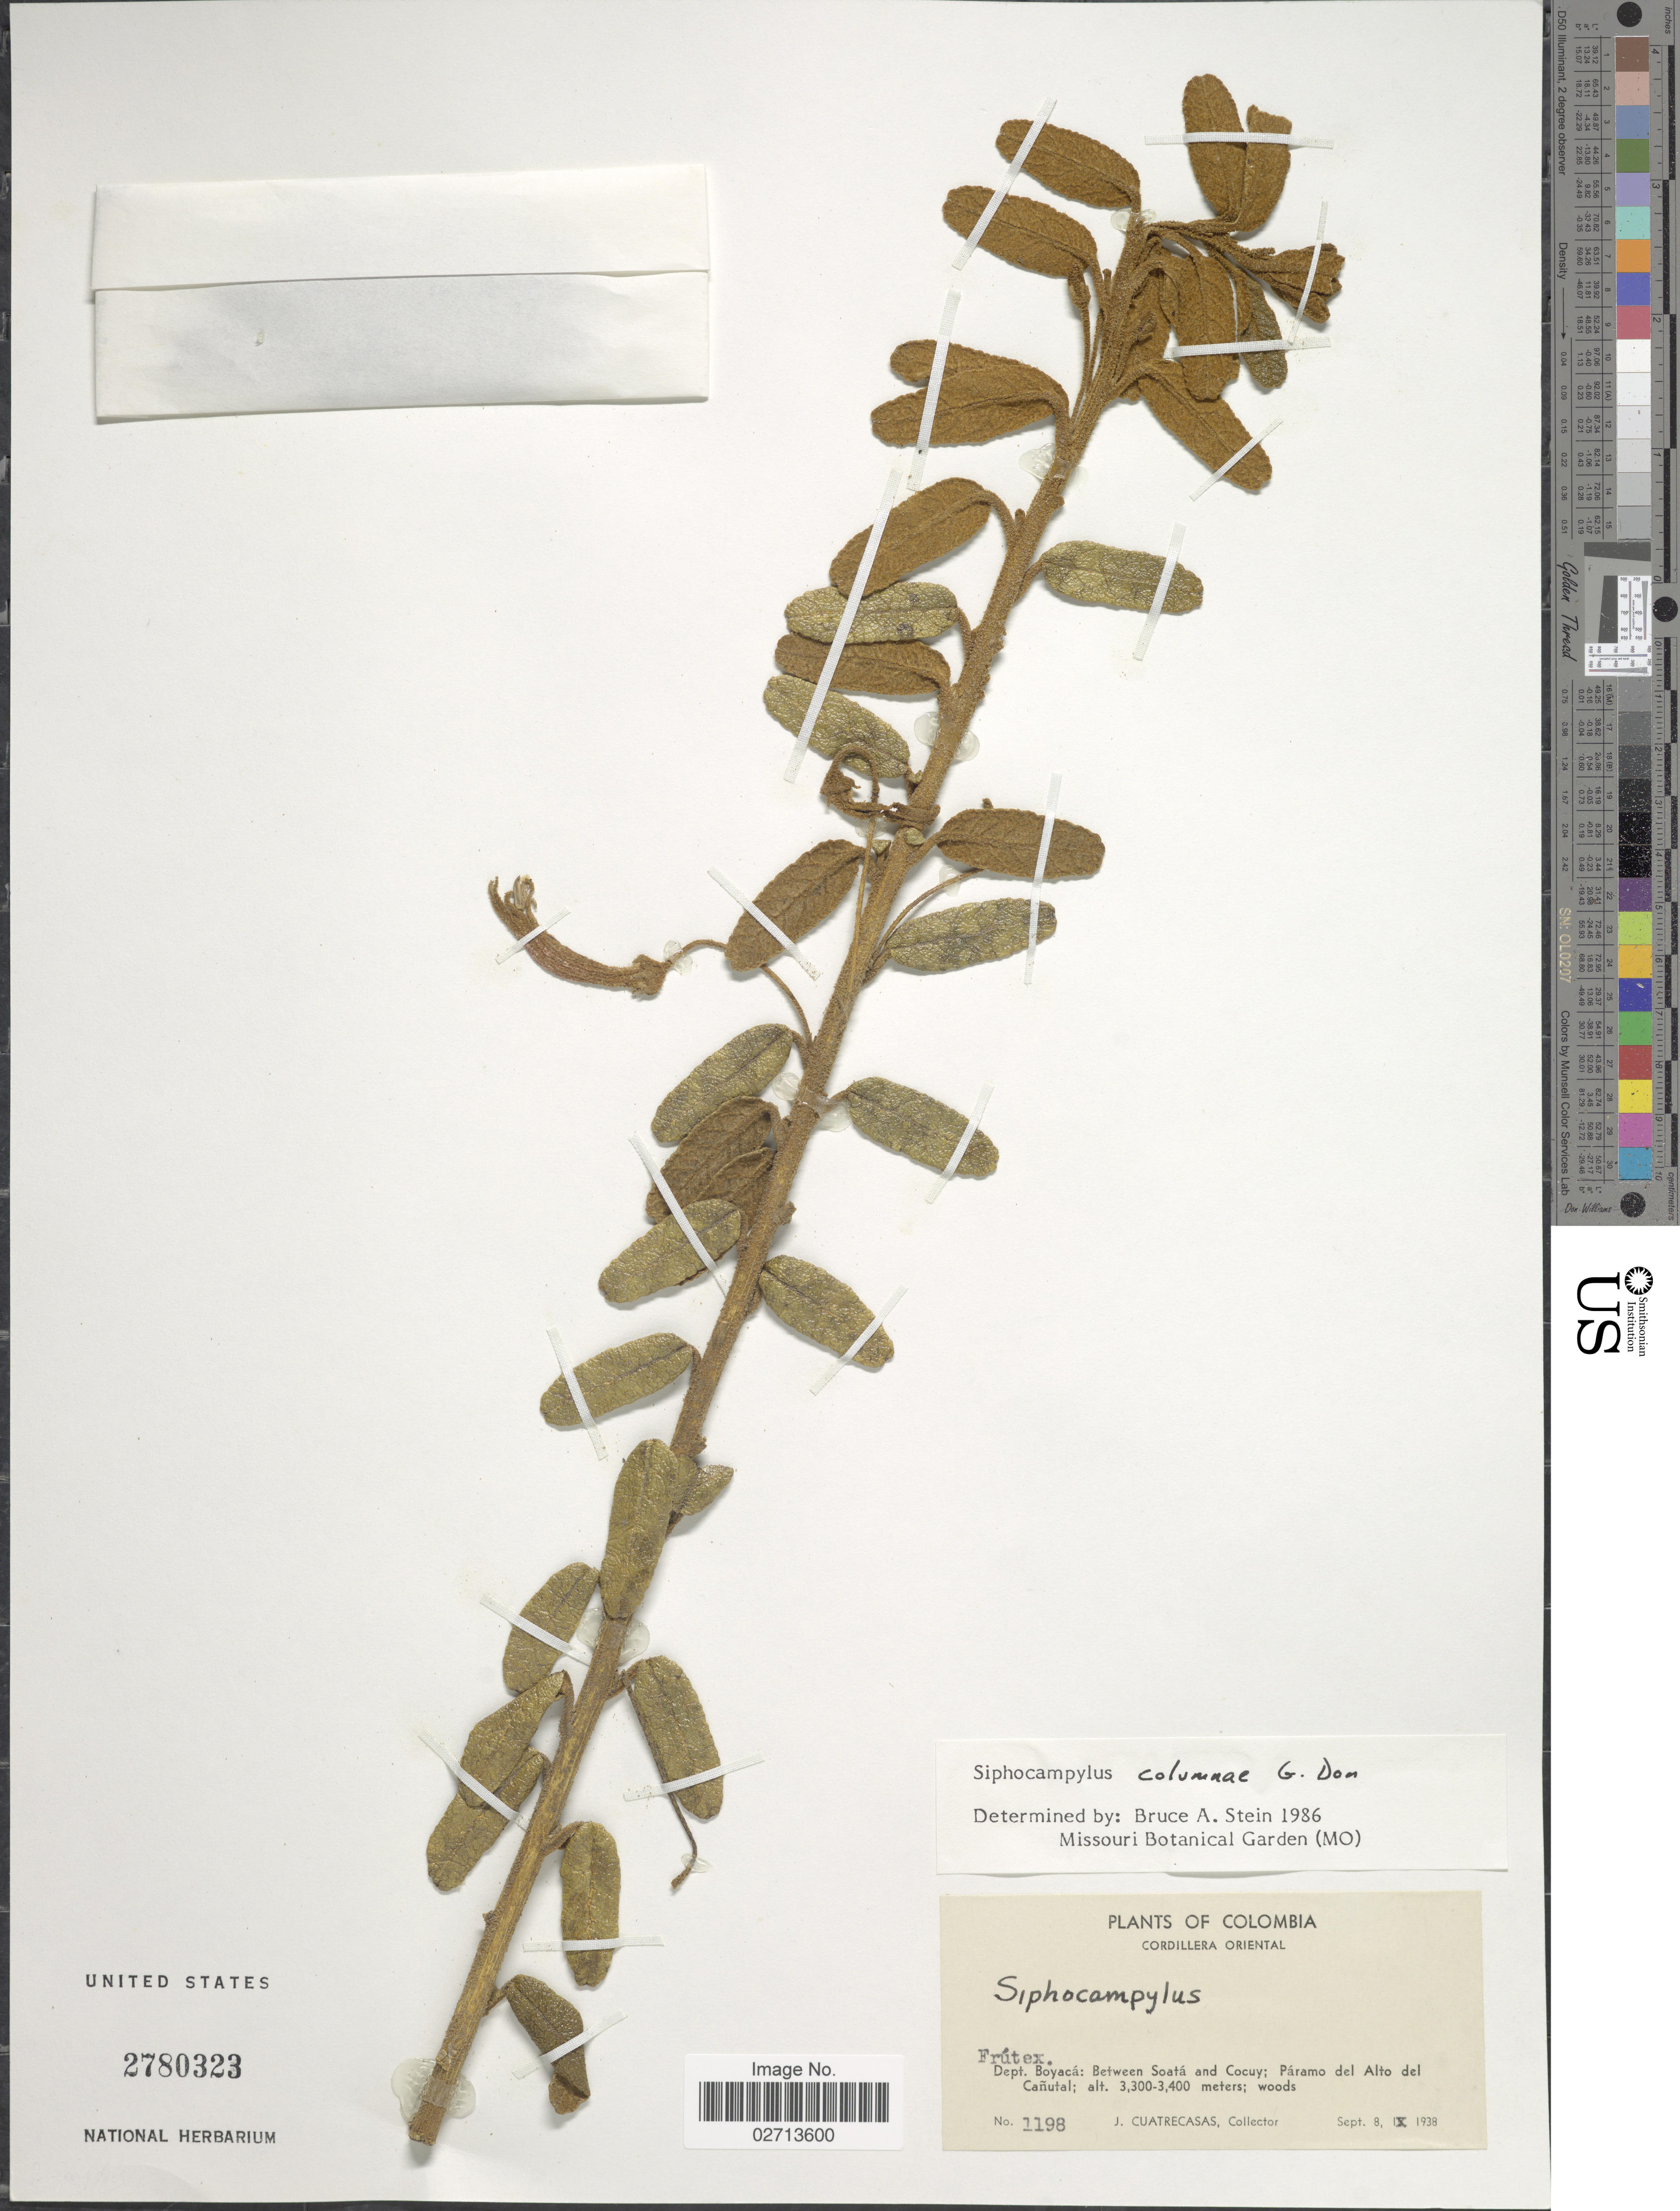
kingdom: Plantae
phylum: Tracheophyta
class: Magnoliopsida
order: Asterales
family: Campanulaceae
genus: Siphocampylus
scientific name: Siphocampylus columnae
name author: (L. f.) G. Don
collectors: J. Cuatrecasas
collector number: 1198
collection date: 1938-09-08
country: Colombia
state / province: Boyacá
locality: Cordillera Oriental. Between Soata and Cocuy: Paramo del Alto del Canutal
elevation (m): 3300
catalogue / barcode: US 2780323